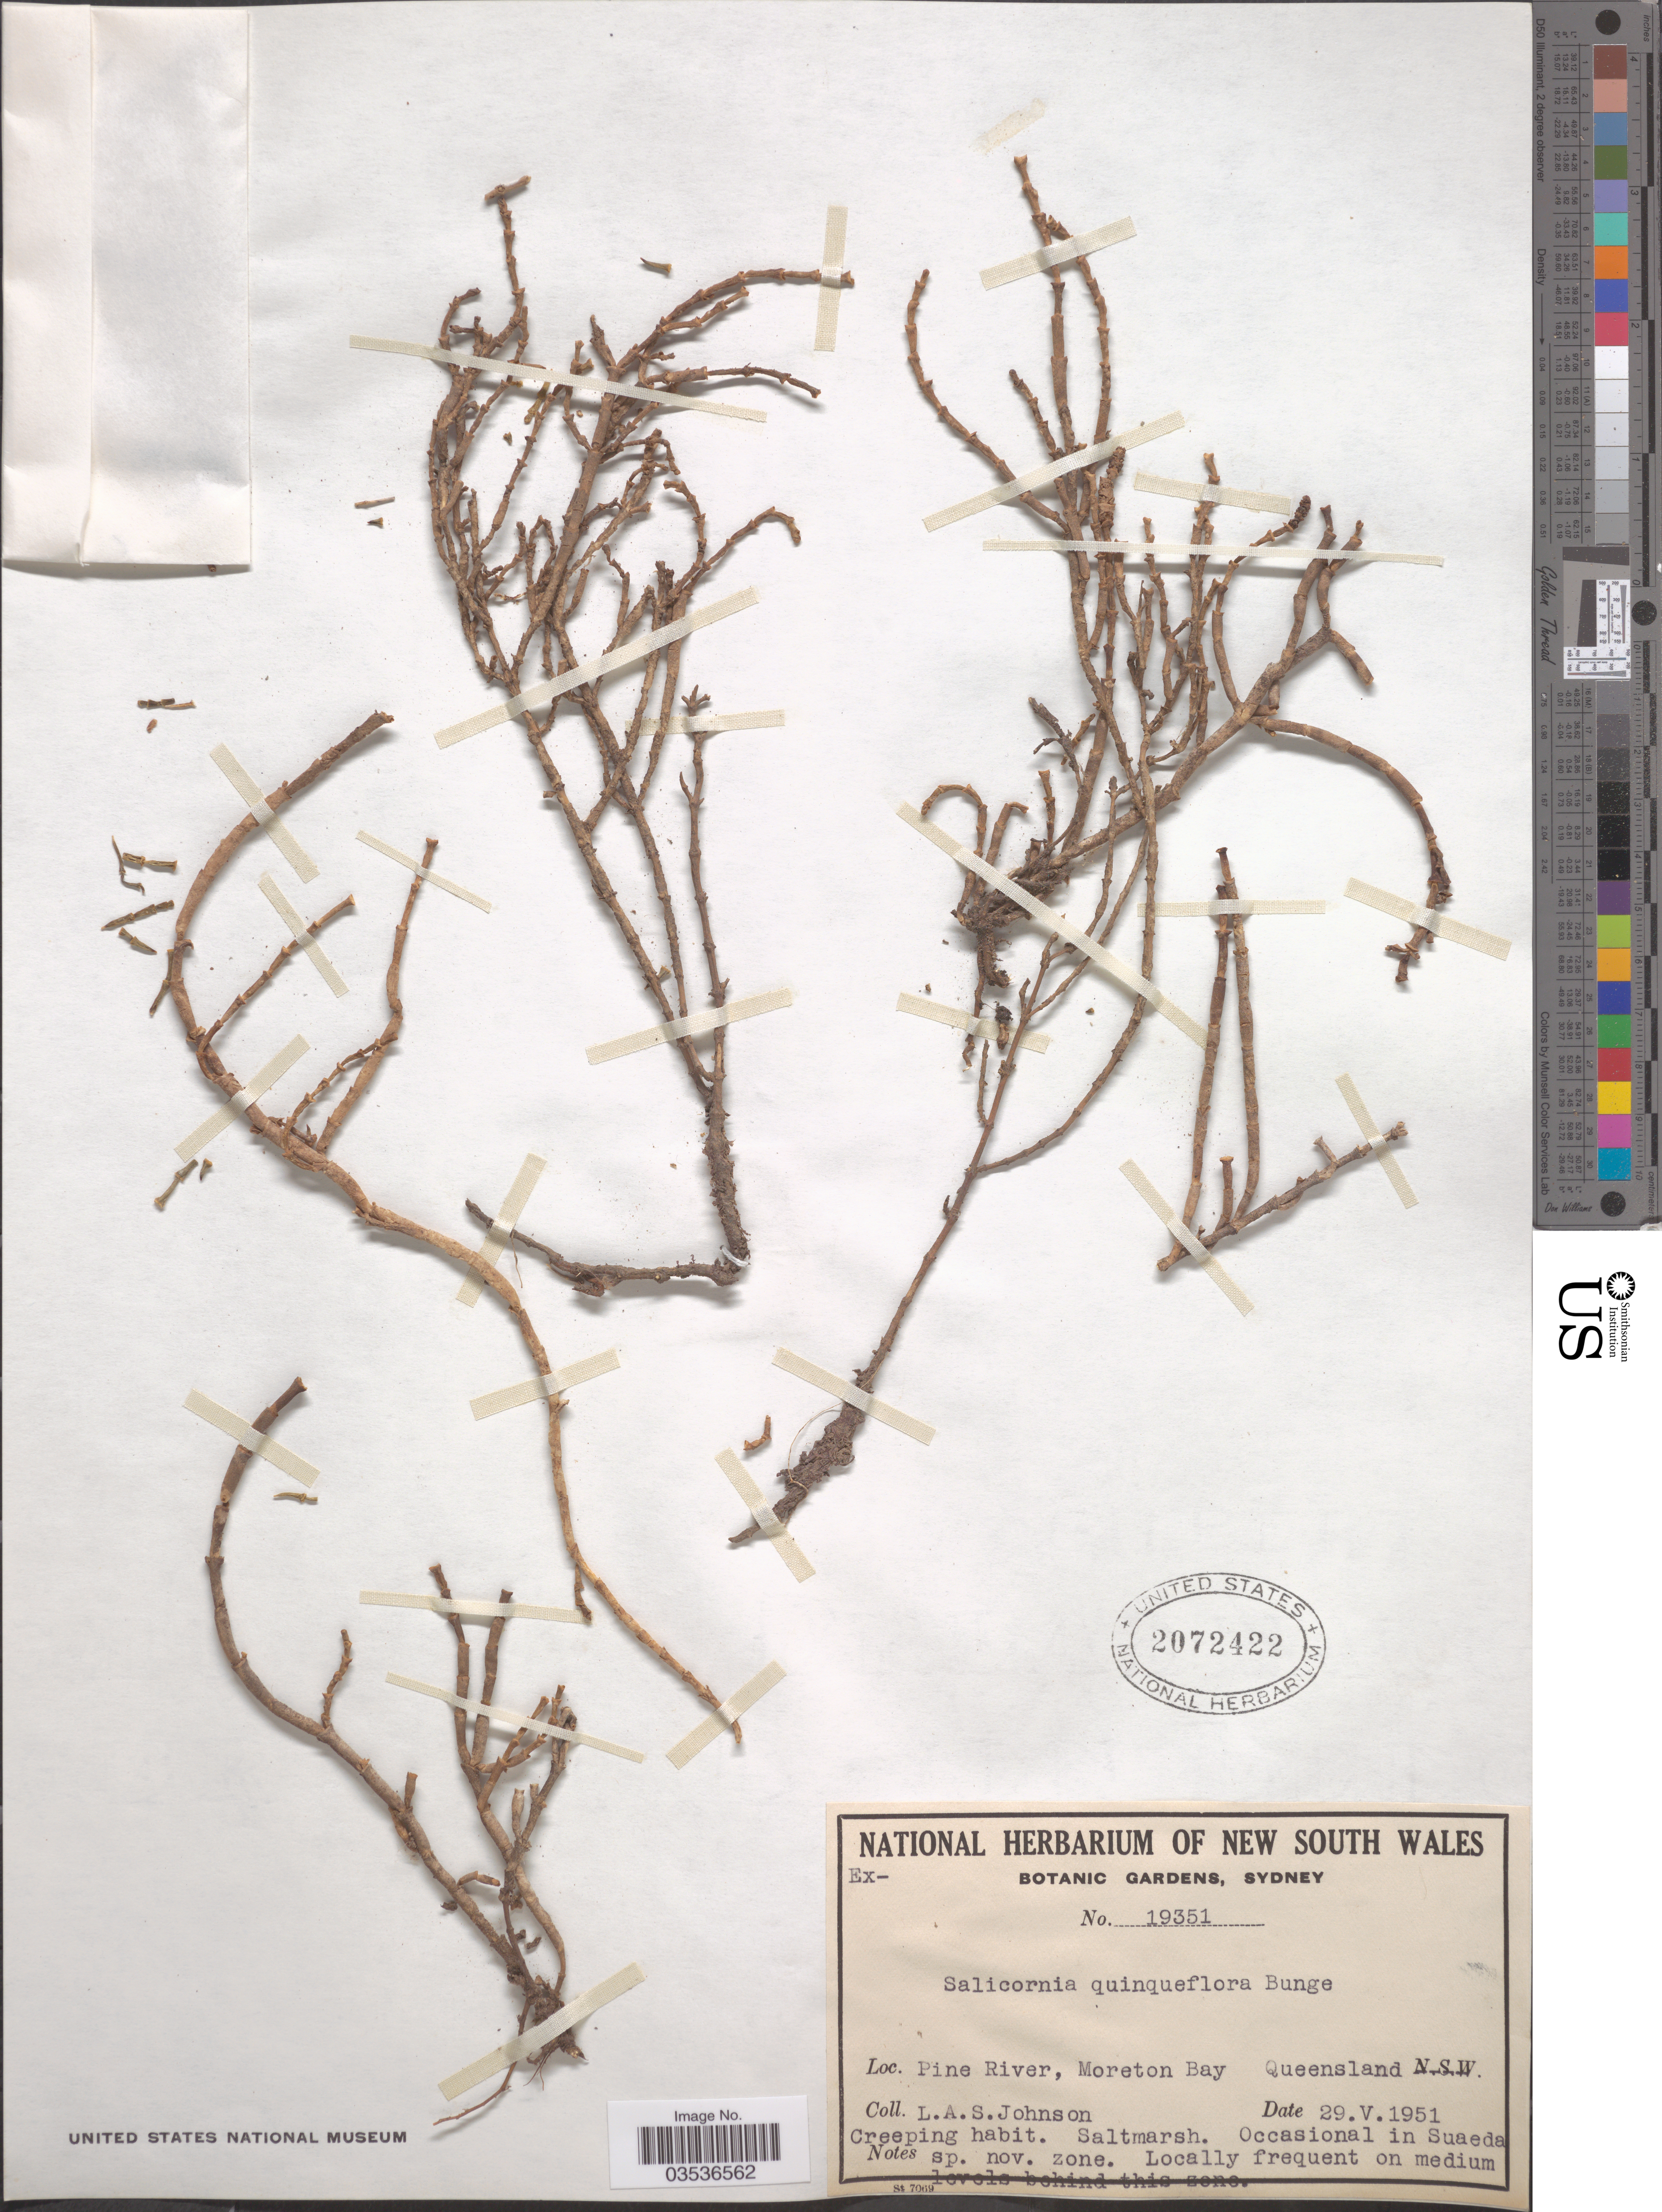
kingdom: Plantae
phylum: Tracheophyta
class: Magnoliopsida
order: Caryophyllales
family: Amaranthaceae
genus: Salicornia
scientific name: Salicornia quinqueflora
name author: Bunge ex Ung.-Sternb.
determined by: Wilson, Paul G.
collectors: L. A. S. Johnson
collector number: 19351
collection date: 1951-05-29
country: Australia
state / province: Queensland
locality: Pine River, Moreton Bay.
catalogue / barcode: US 2072422